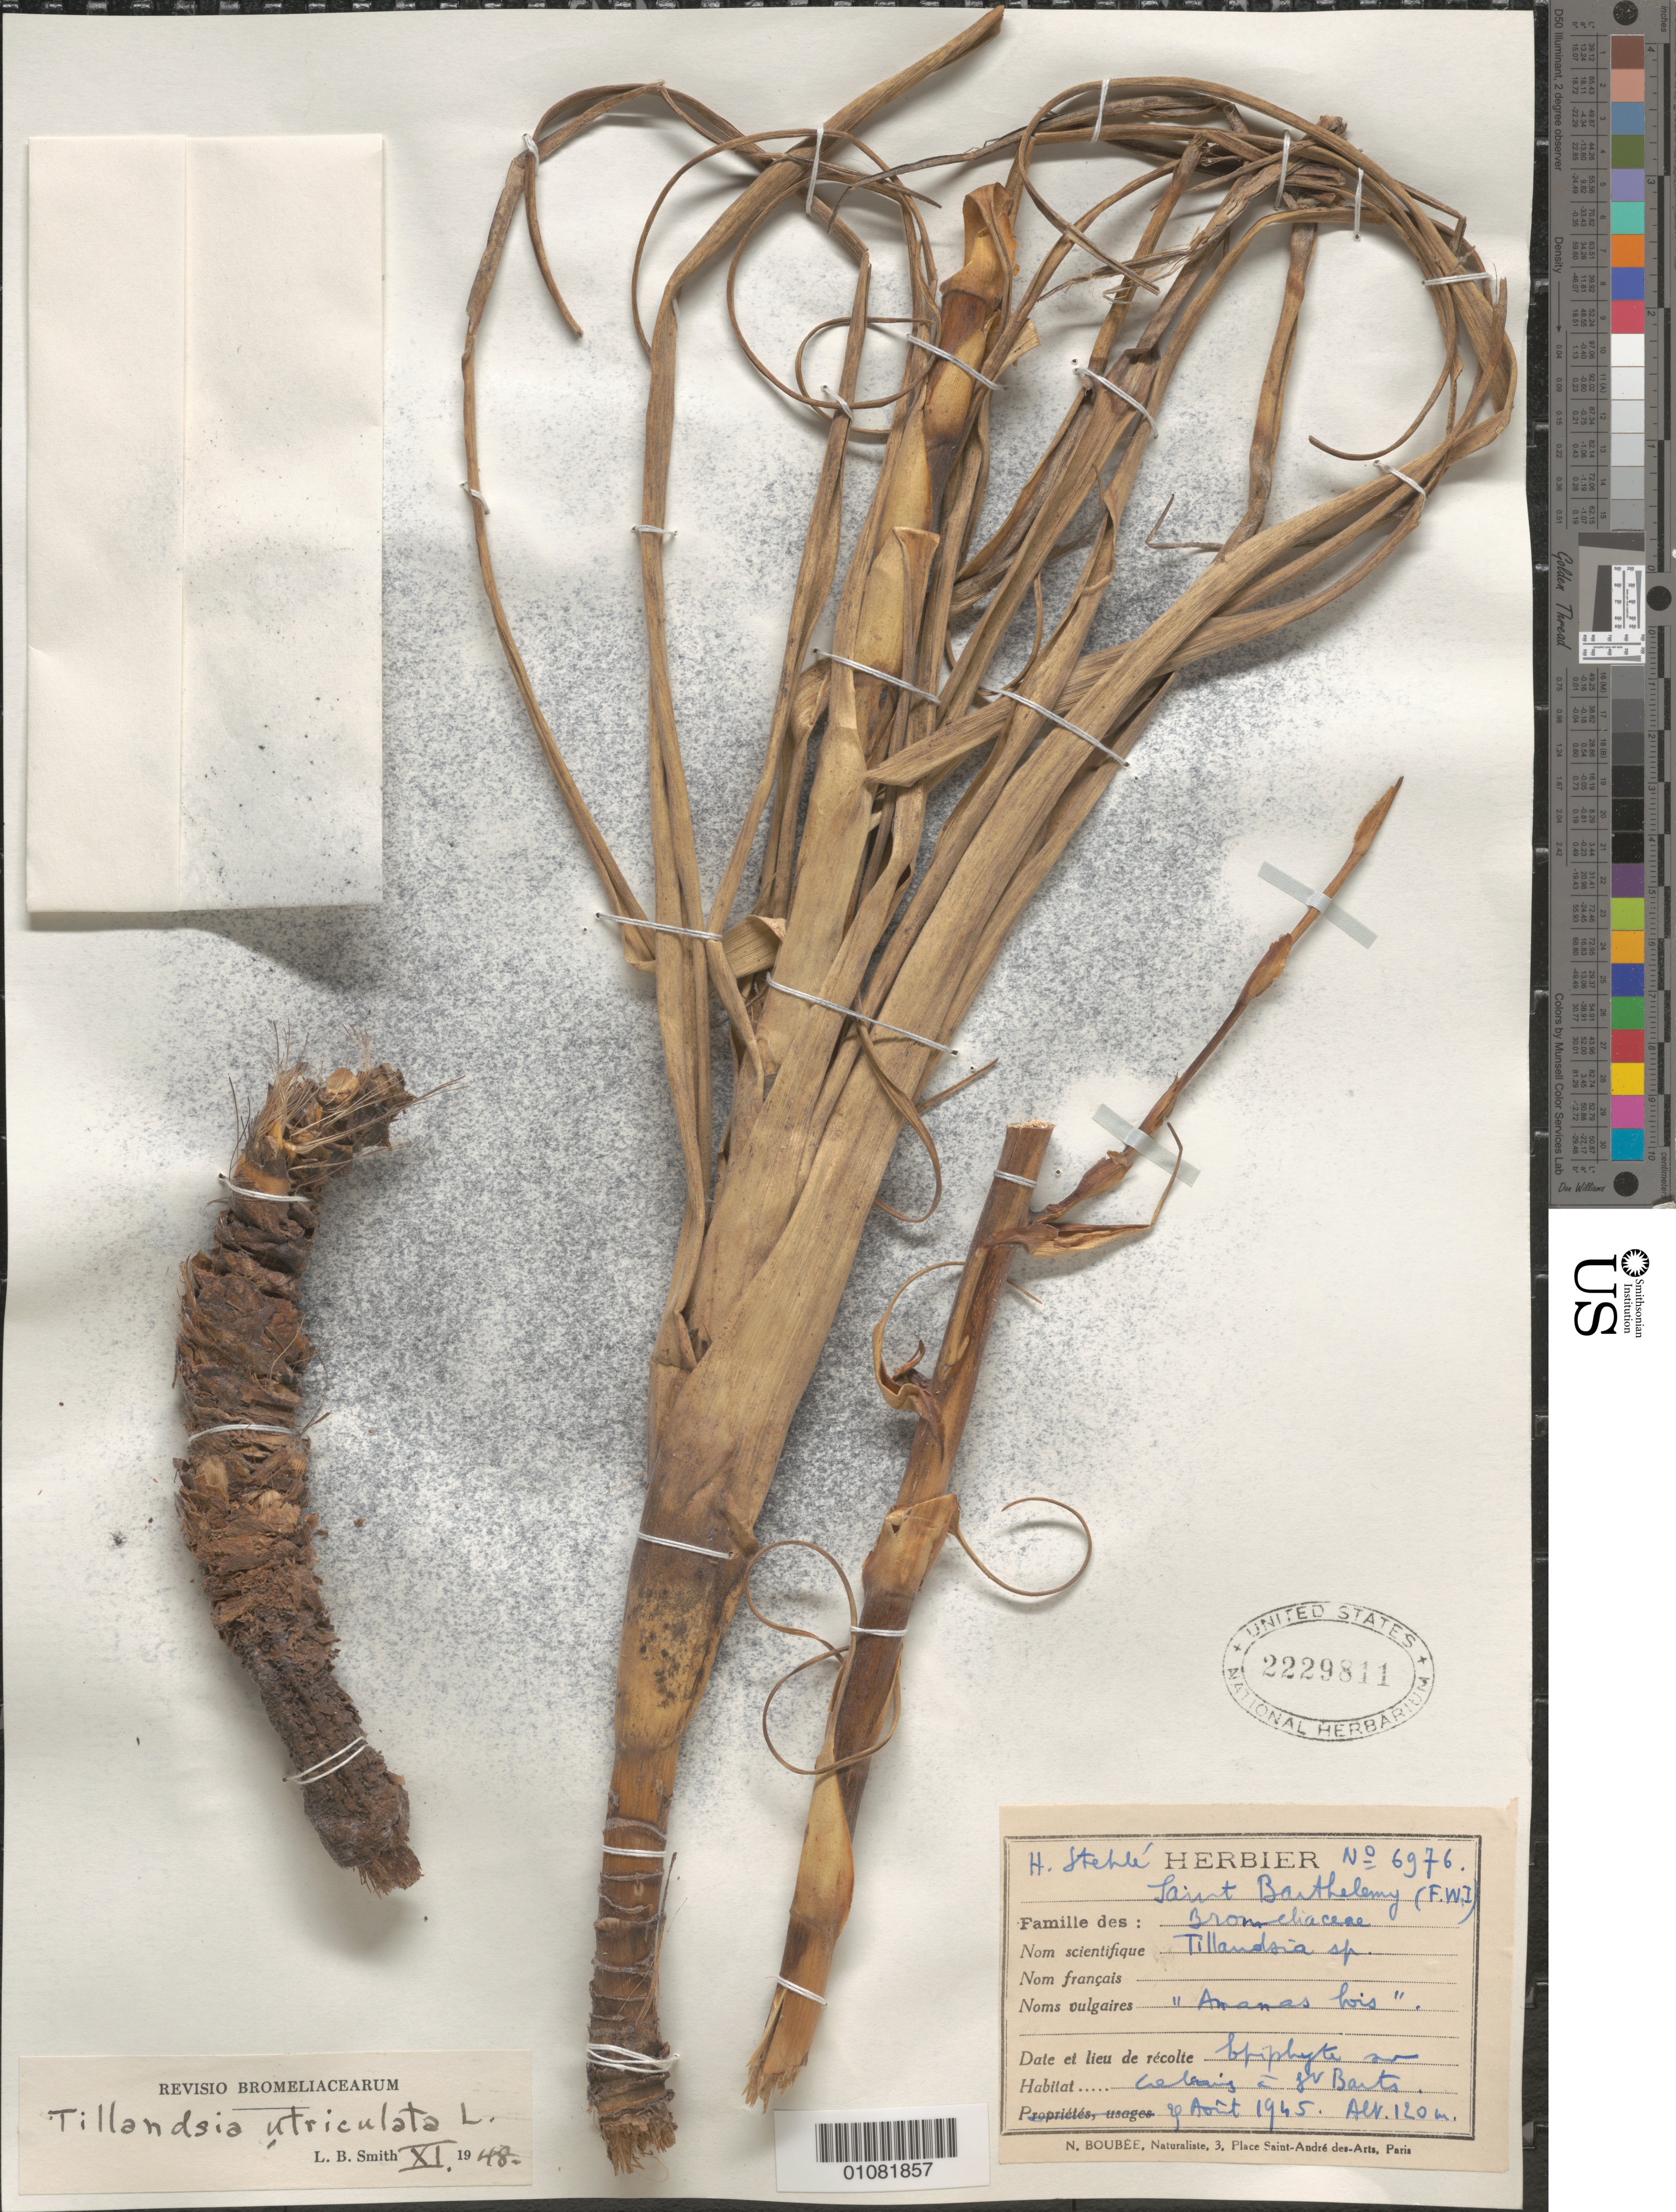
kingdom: Plantae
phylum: Tracheophyta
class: Liliopsida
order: Poales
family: Bromeliaceae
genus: Tillandsia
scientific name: Tillandsia utriculata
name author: L.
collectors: H. Stehlé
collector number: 6976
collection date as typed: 29 Aug 1945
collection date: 1945-08-29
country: Saint Barthélemy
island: St. Barthélemy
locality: St. Barts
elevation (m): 120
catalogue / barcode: US 2229811